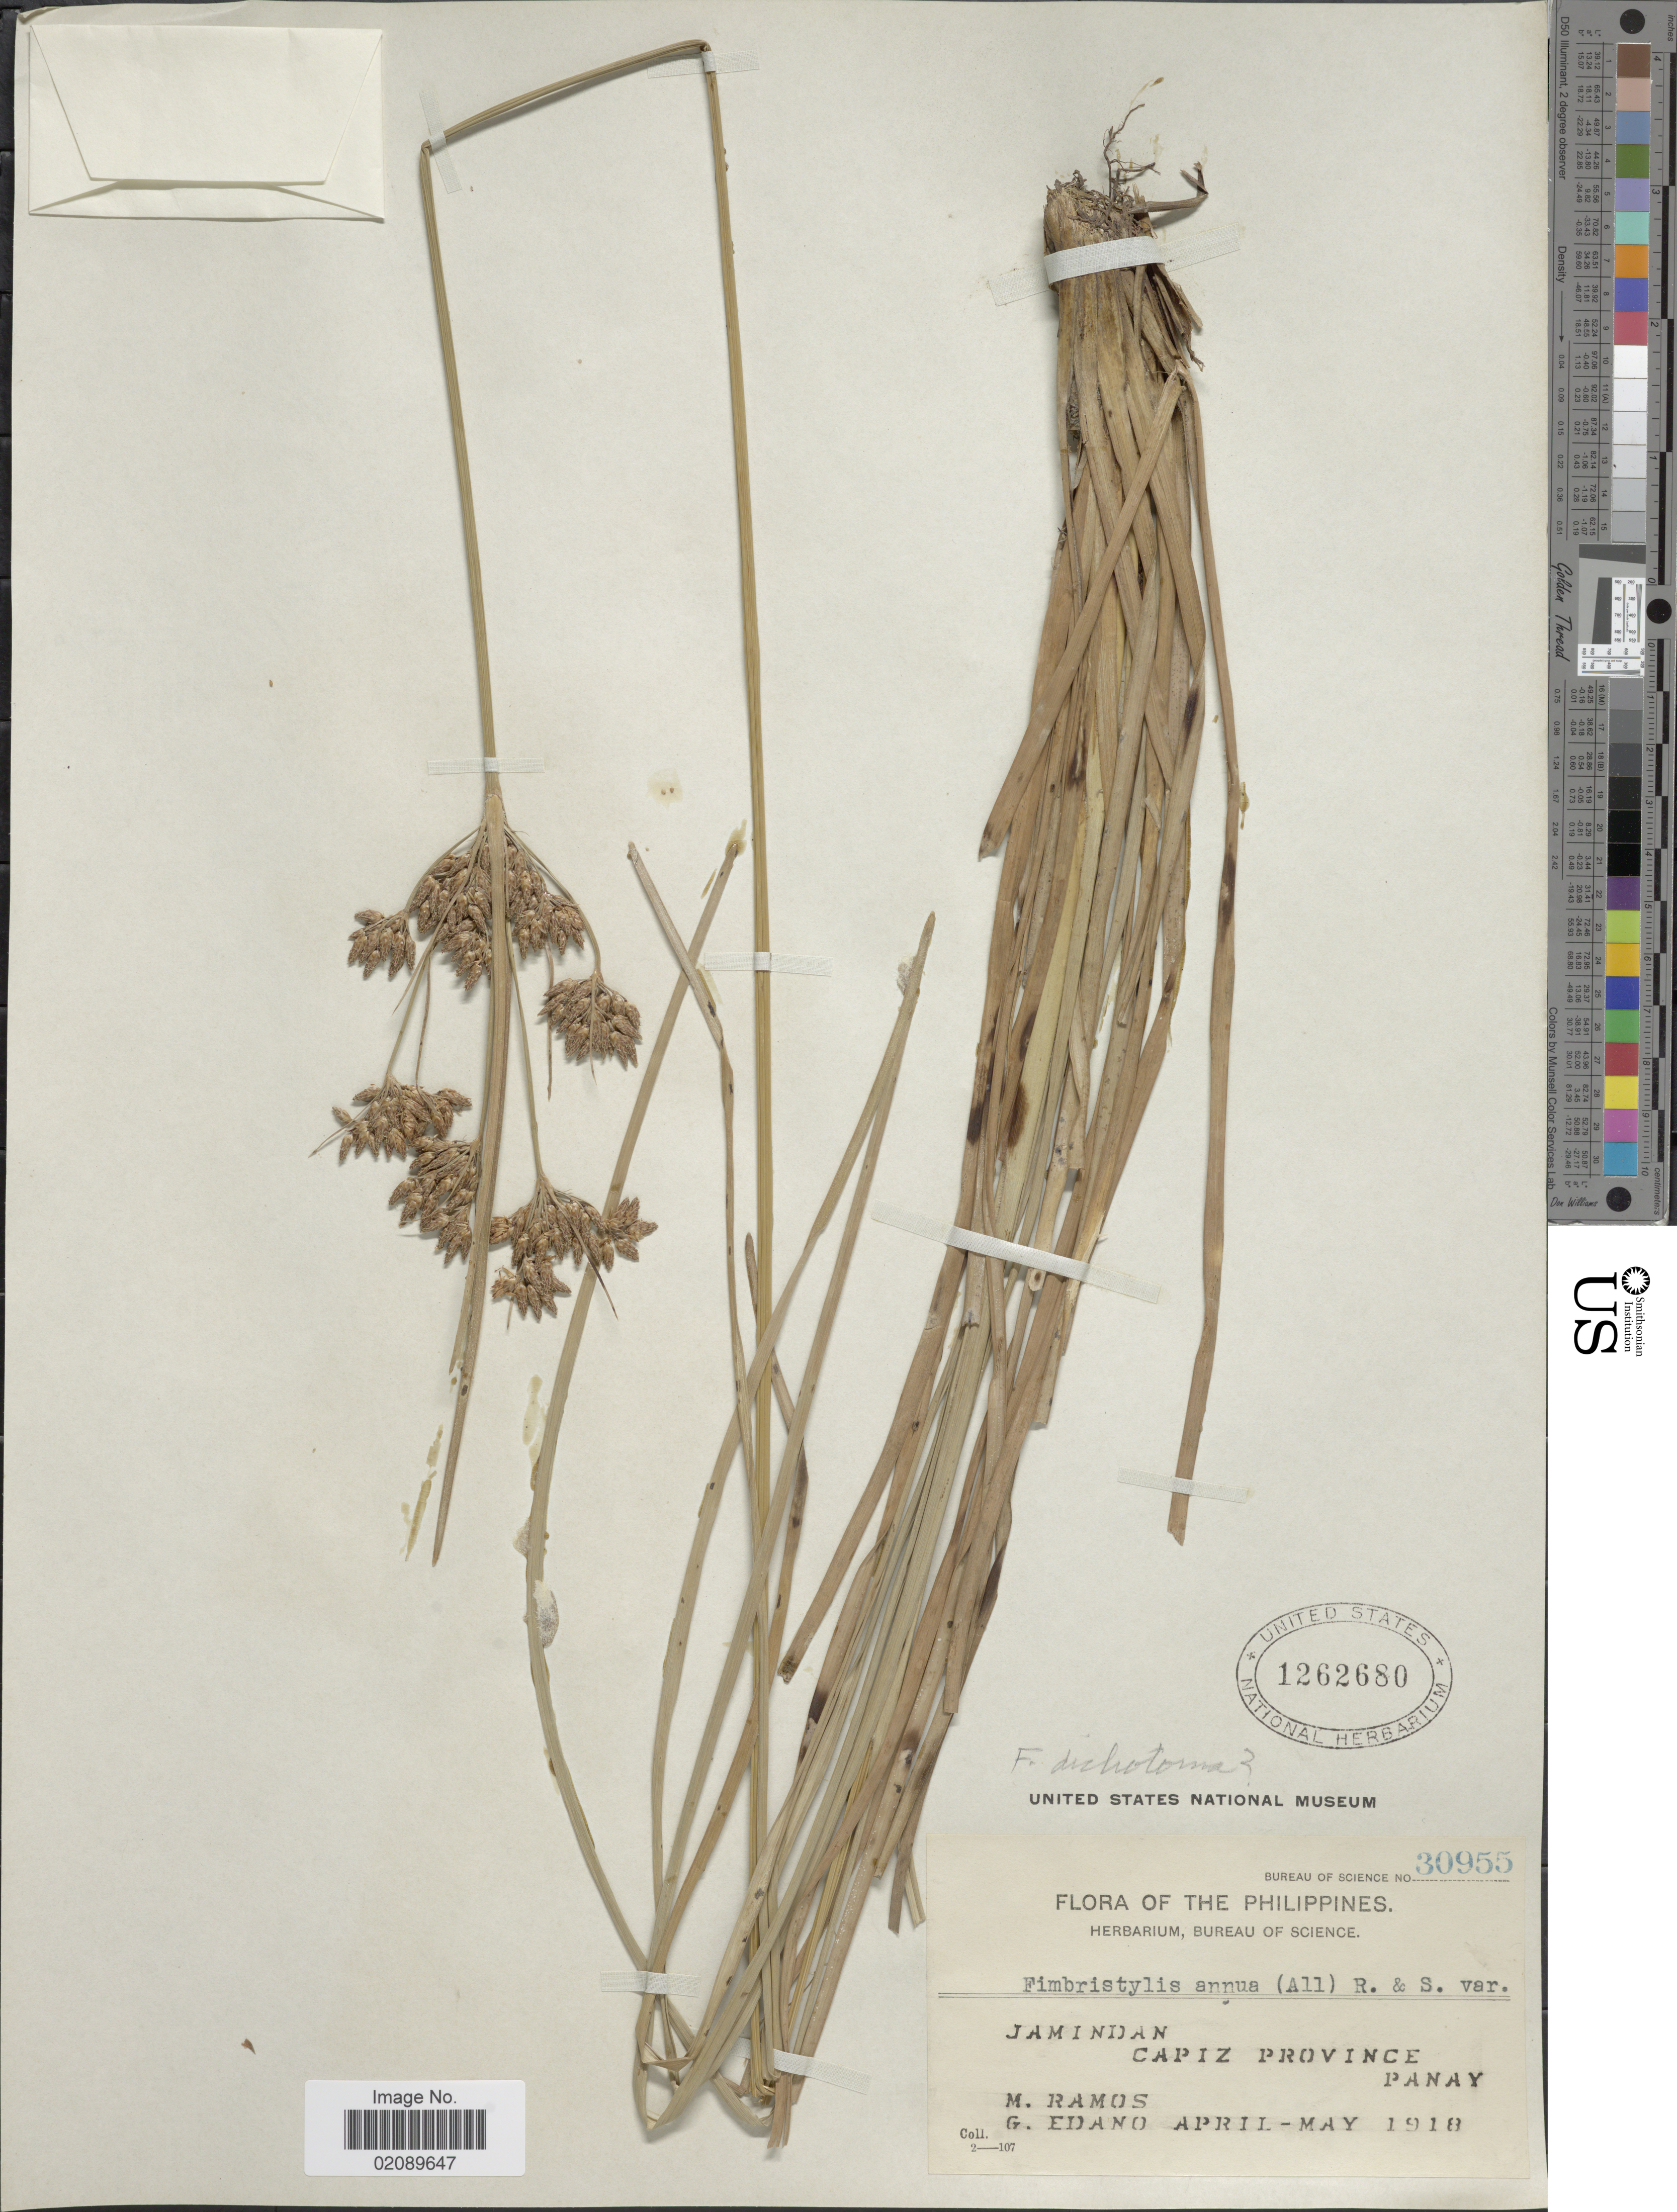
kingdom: Plantae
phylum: Tracheophyta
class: Liliopsida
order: Poales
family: Cyperaceae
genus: Fimbristylis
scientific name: Fimbristylis dichotoma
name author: (L.) Vahl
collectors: M. Ramos & G. Edaño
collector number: Bureau of Science 30955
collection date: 1918-04/1918-05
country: Philippines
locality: Jamindan, Capiz Province, Panay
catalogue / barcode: US 1262680